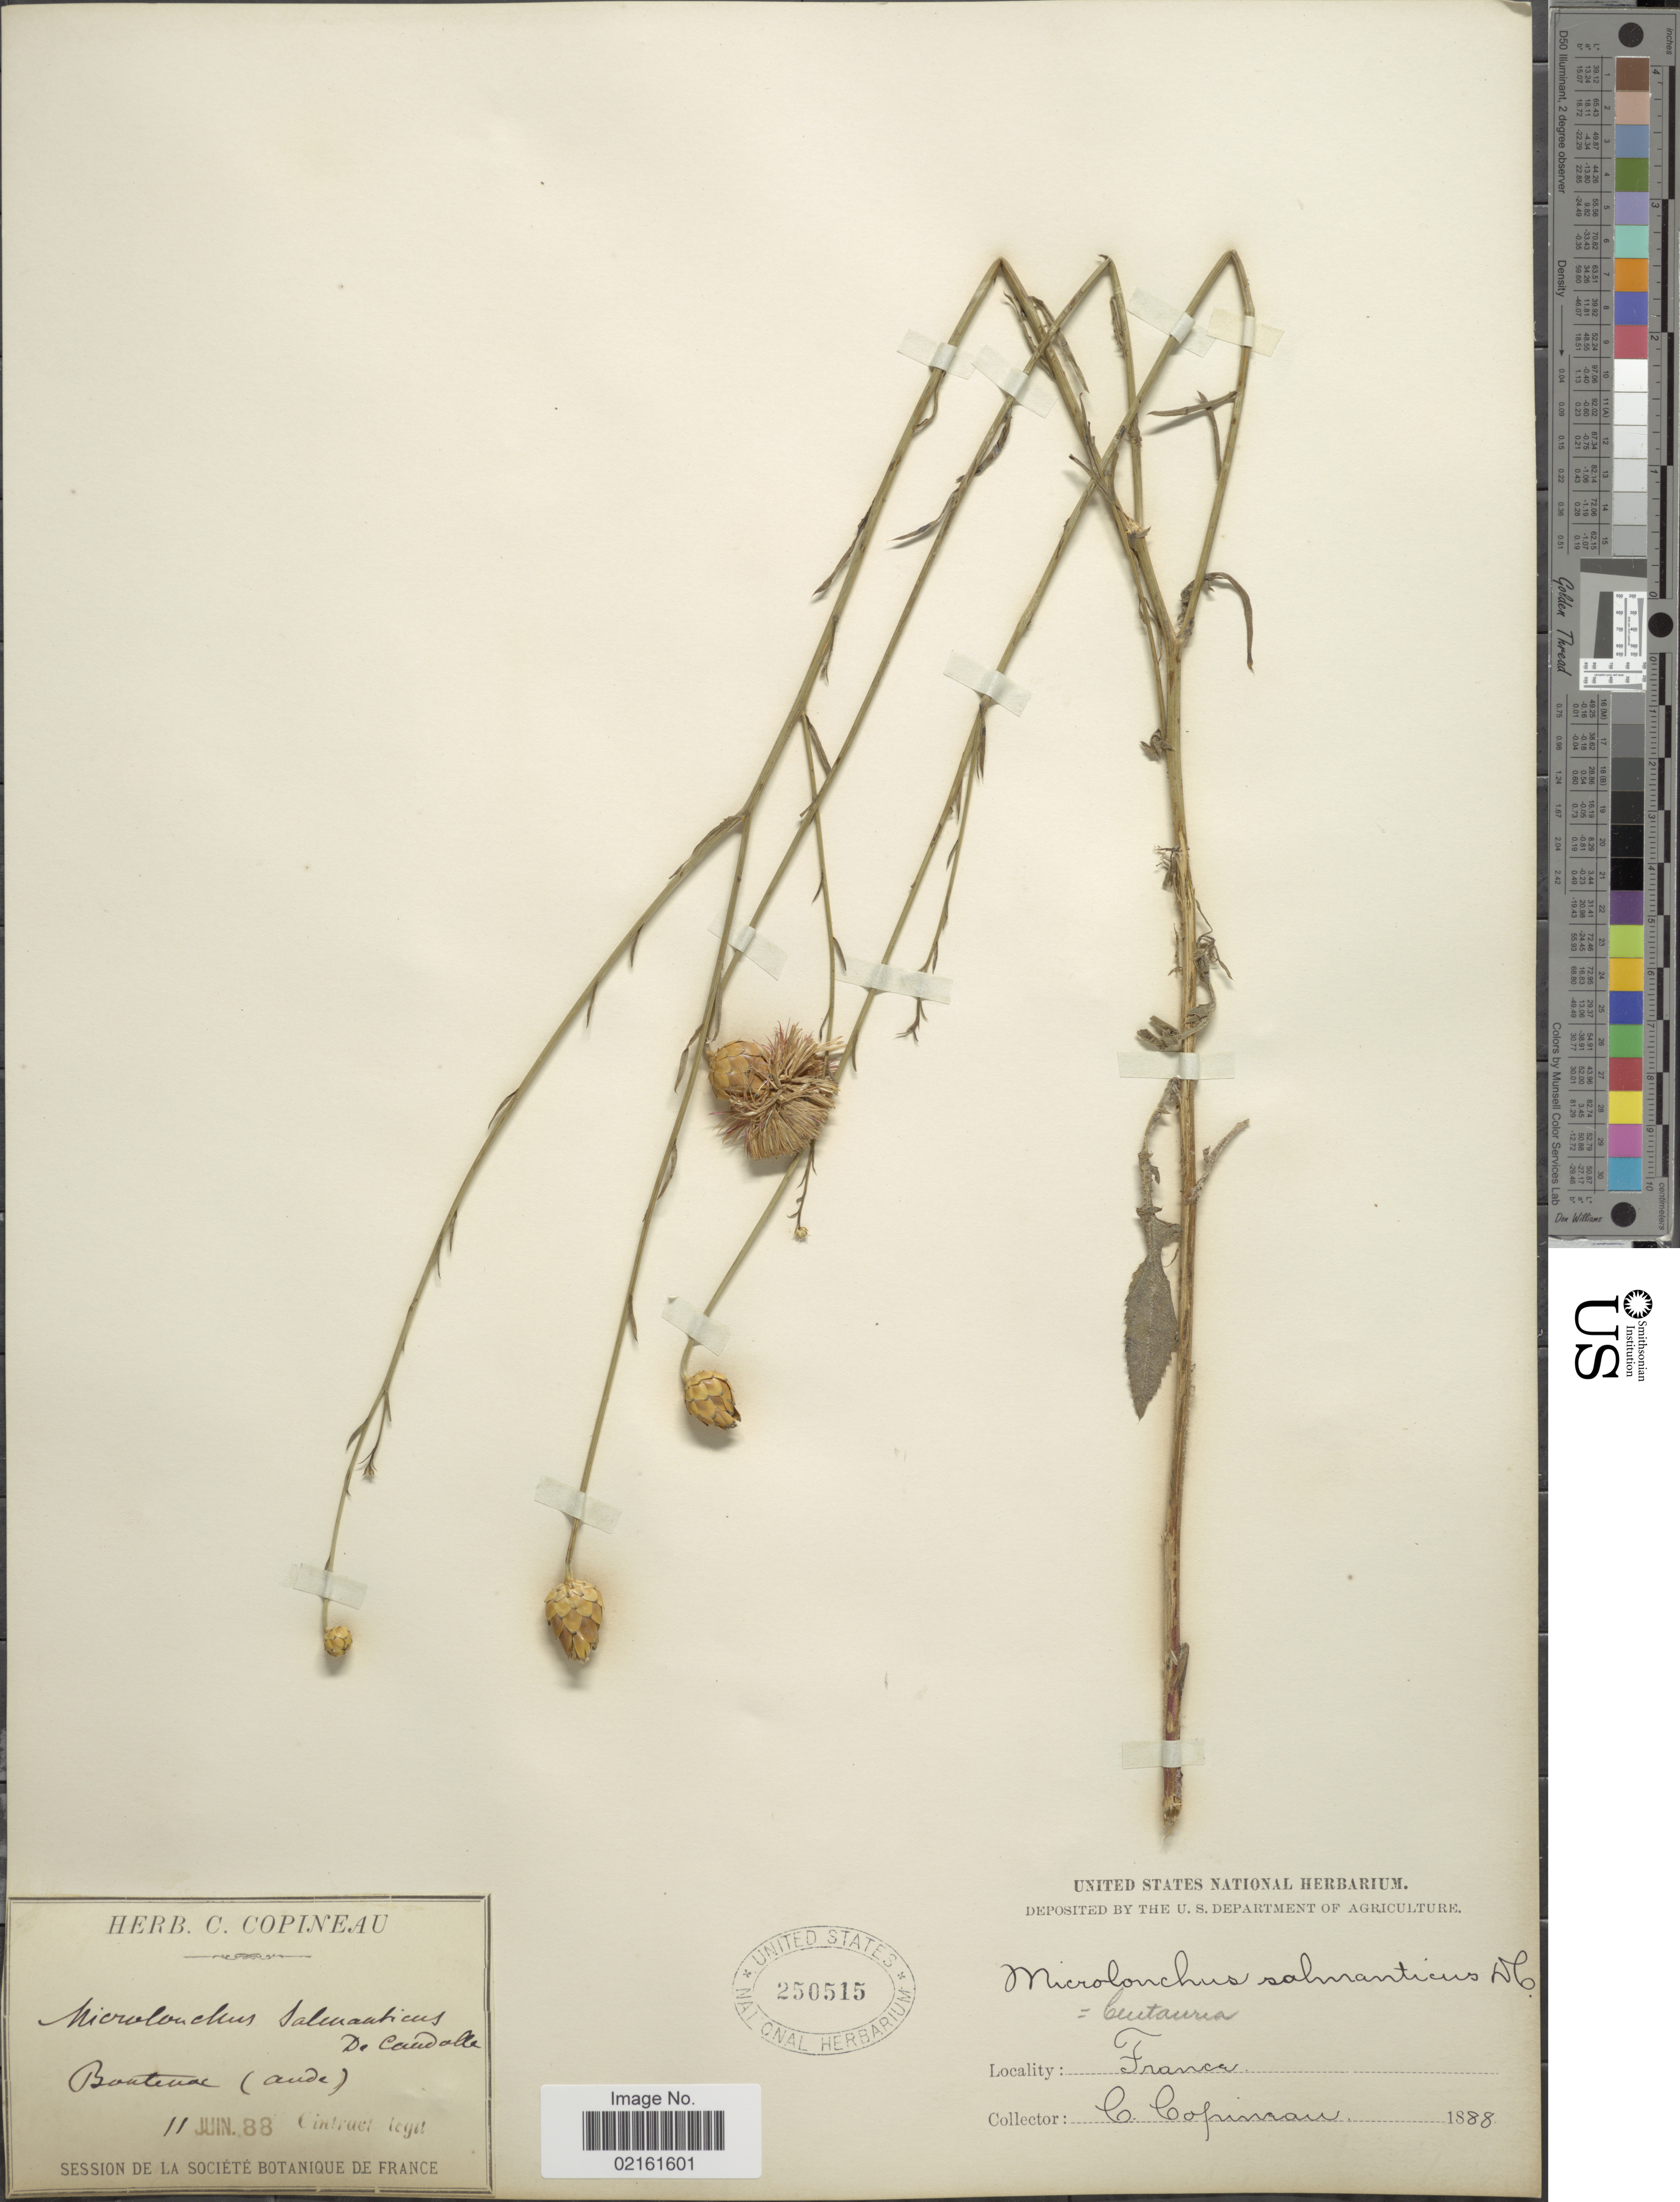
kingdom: Plantae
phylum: Tracheophyta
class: Magnoliopsida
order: Asterales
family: Asteraceae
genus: Mantisalca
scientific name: Mantisalca salmantica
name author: (L.) Briq. & Cav.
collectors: C. Copineau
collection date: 1888-06-11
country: France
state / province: Occitanie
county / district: Aude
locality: Boutenac (Aude)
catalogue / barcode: US 250515